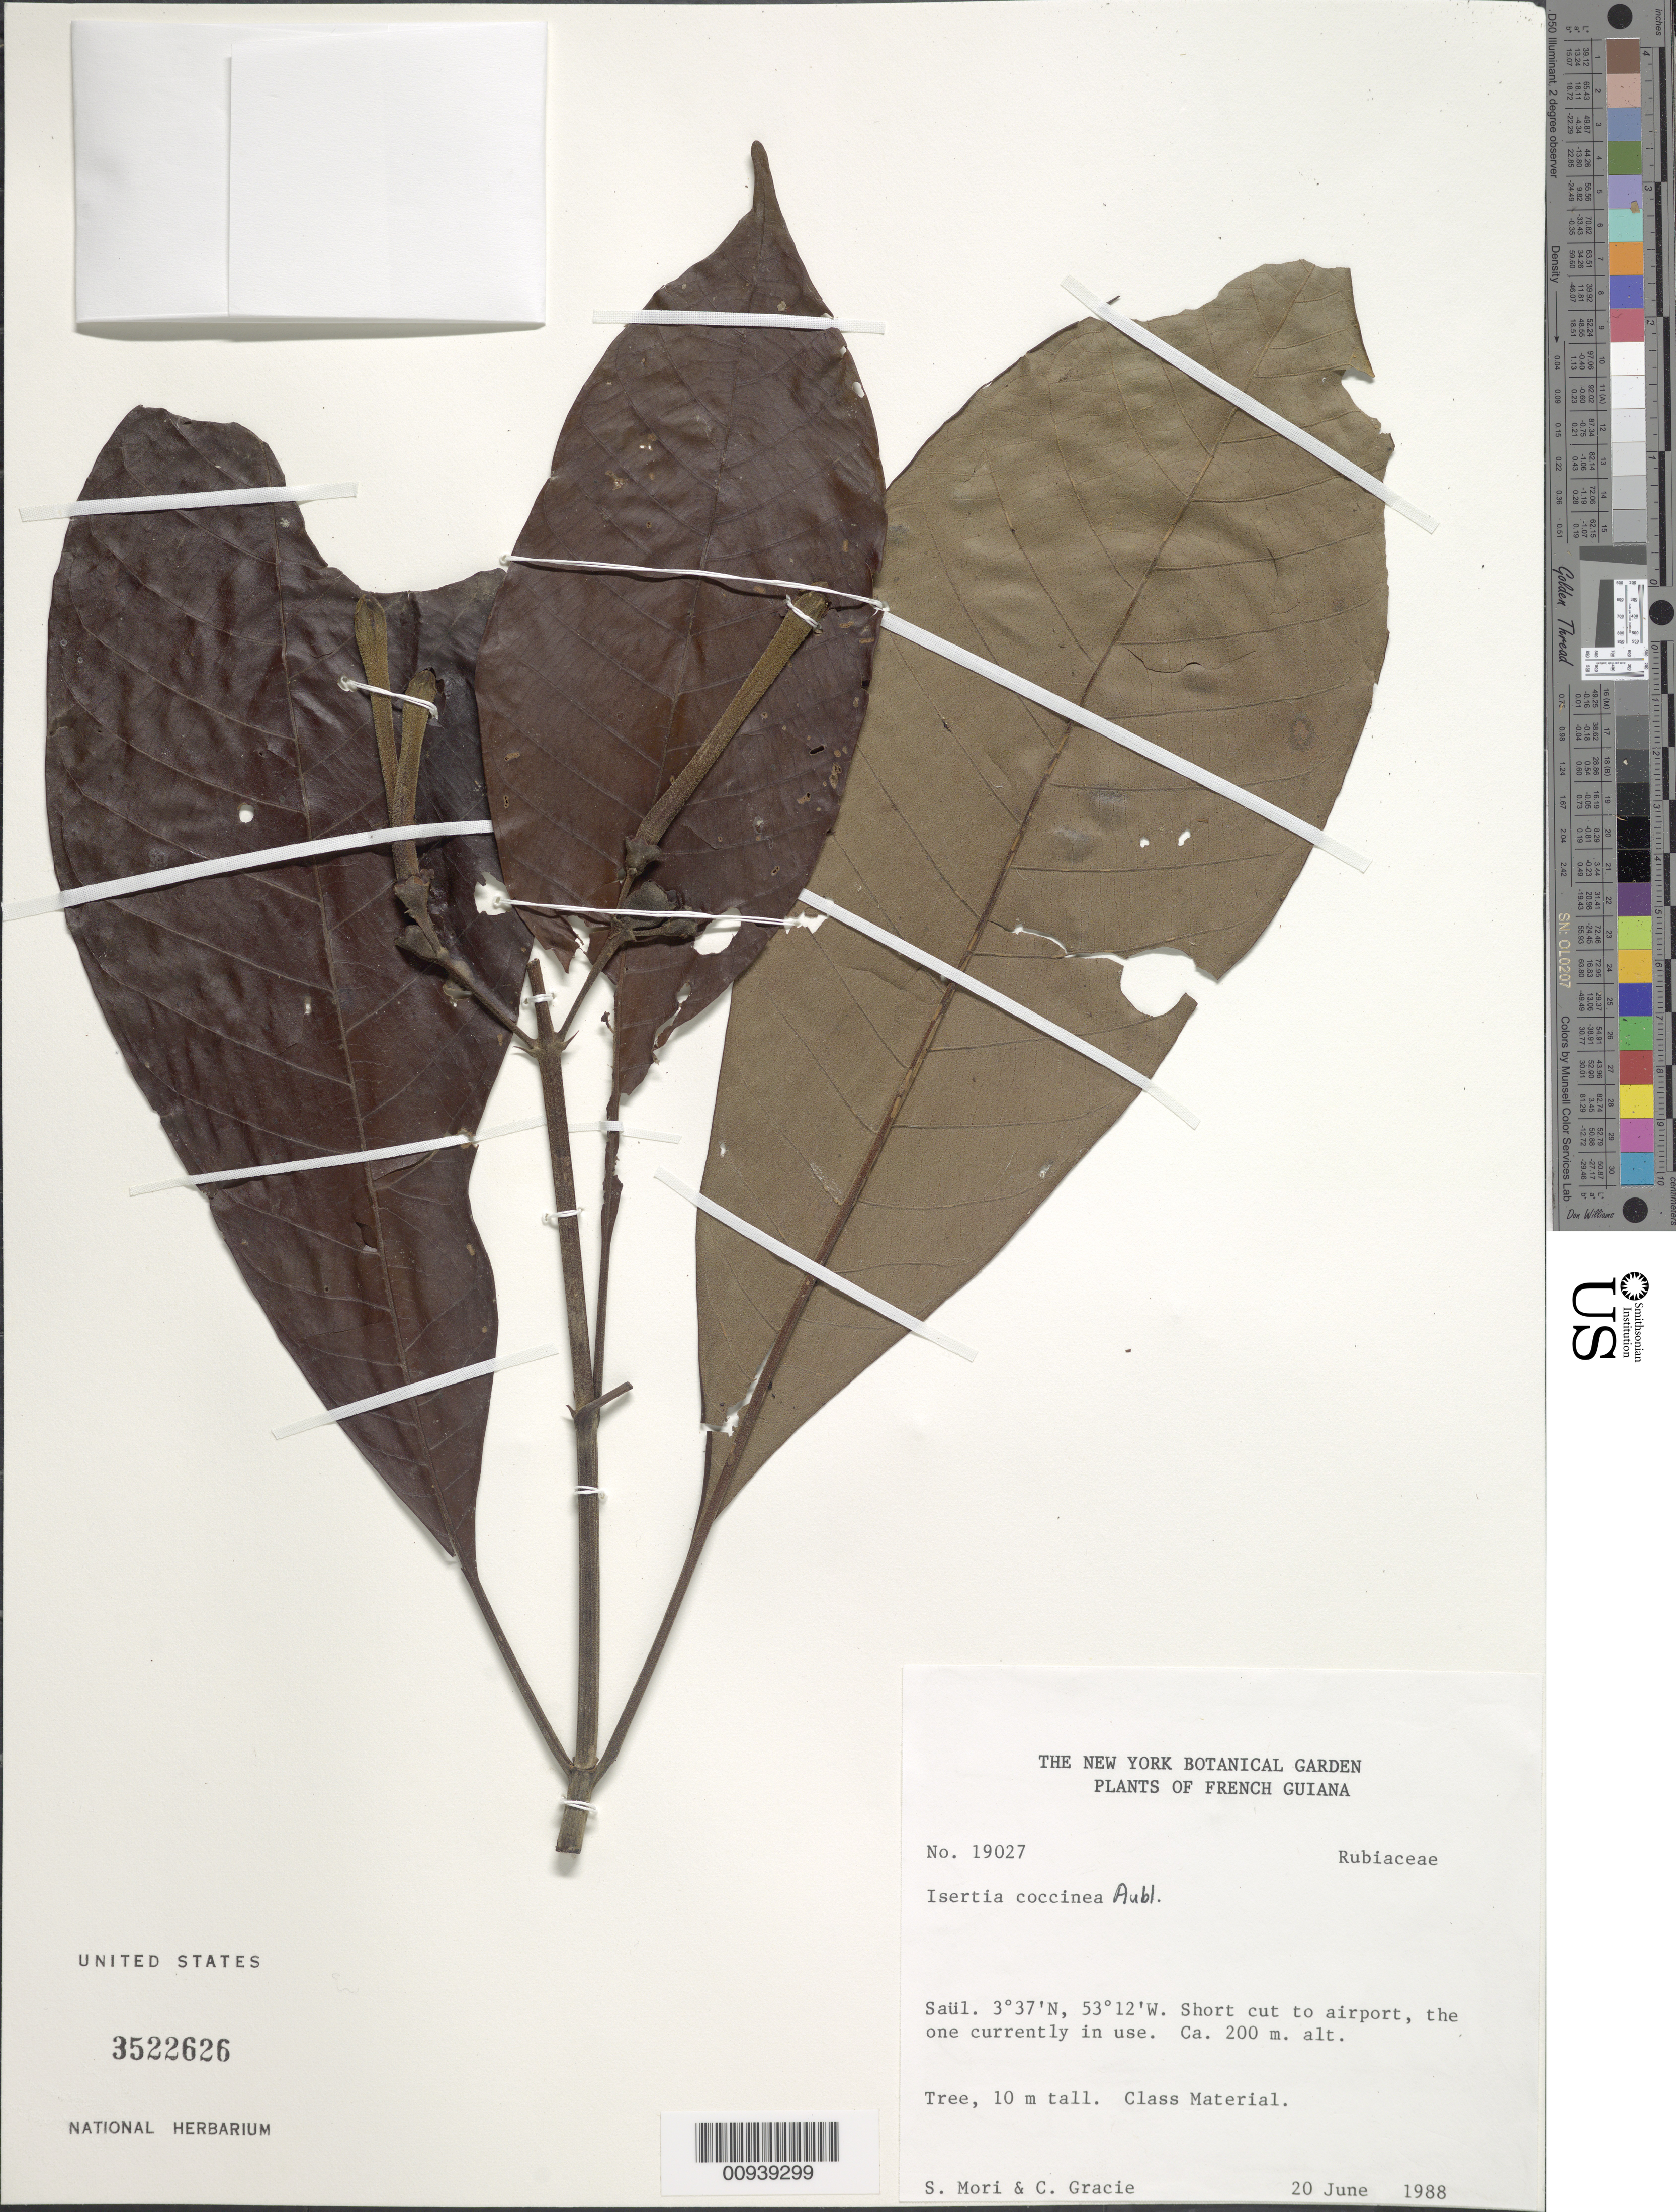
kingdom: Plantae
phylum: Tracheophyta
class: Magnoliopsida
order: Gentianales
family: Rubiaceae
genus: Isertia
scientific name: Isertia coccinea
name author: (Aubl.) Vahl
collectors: S. Mori & C. A. Gracie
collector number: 19027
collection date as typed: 20-Jun-88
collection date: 1988-06-20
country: French Guiana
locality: Saül. Short cut to airport, the one currently in use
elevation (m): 200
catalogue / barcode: US 3522626